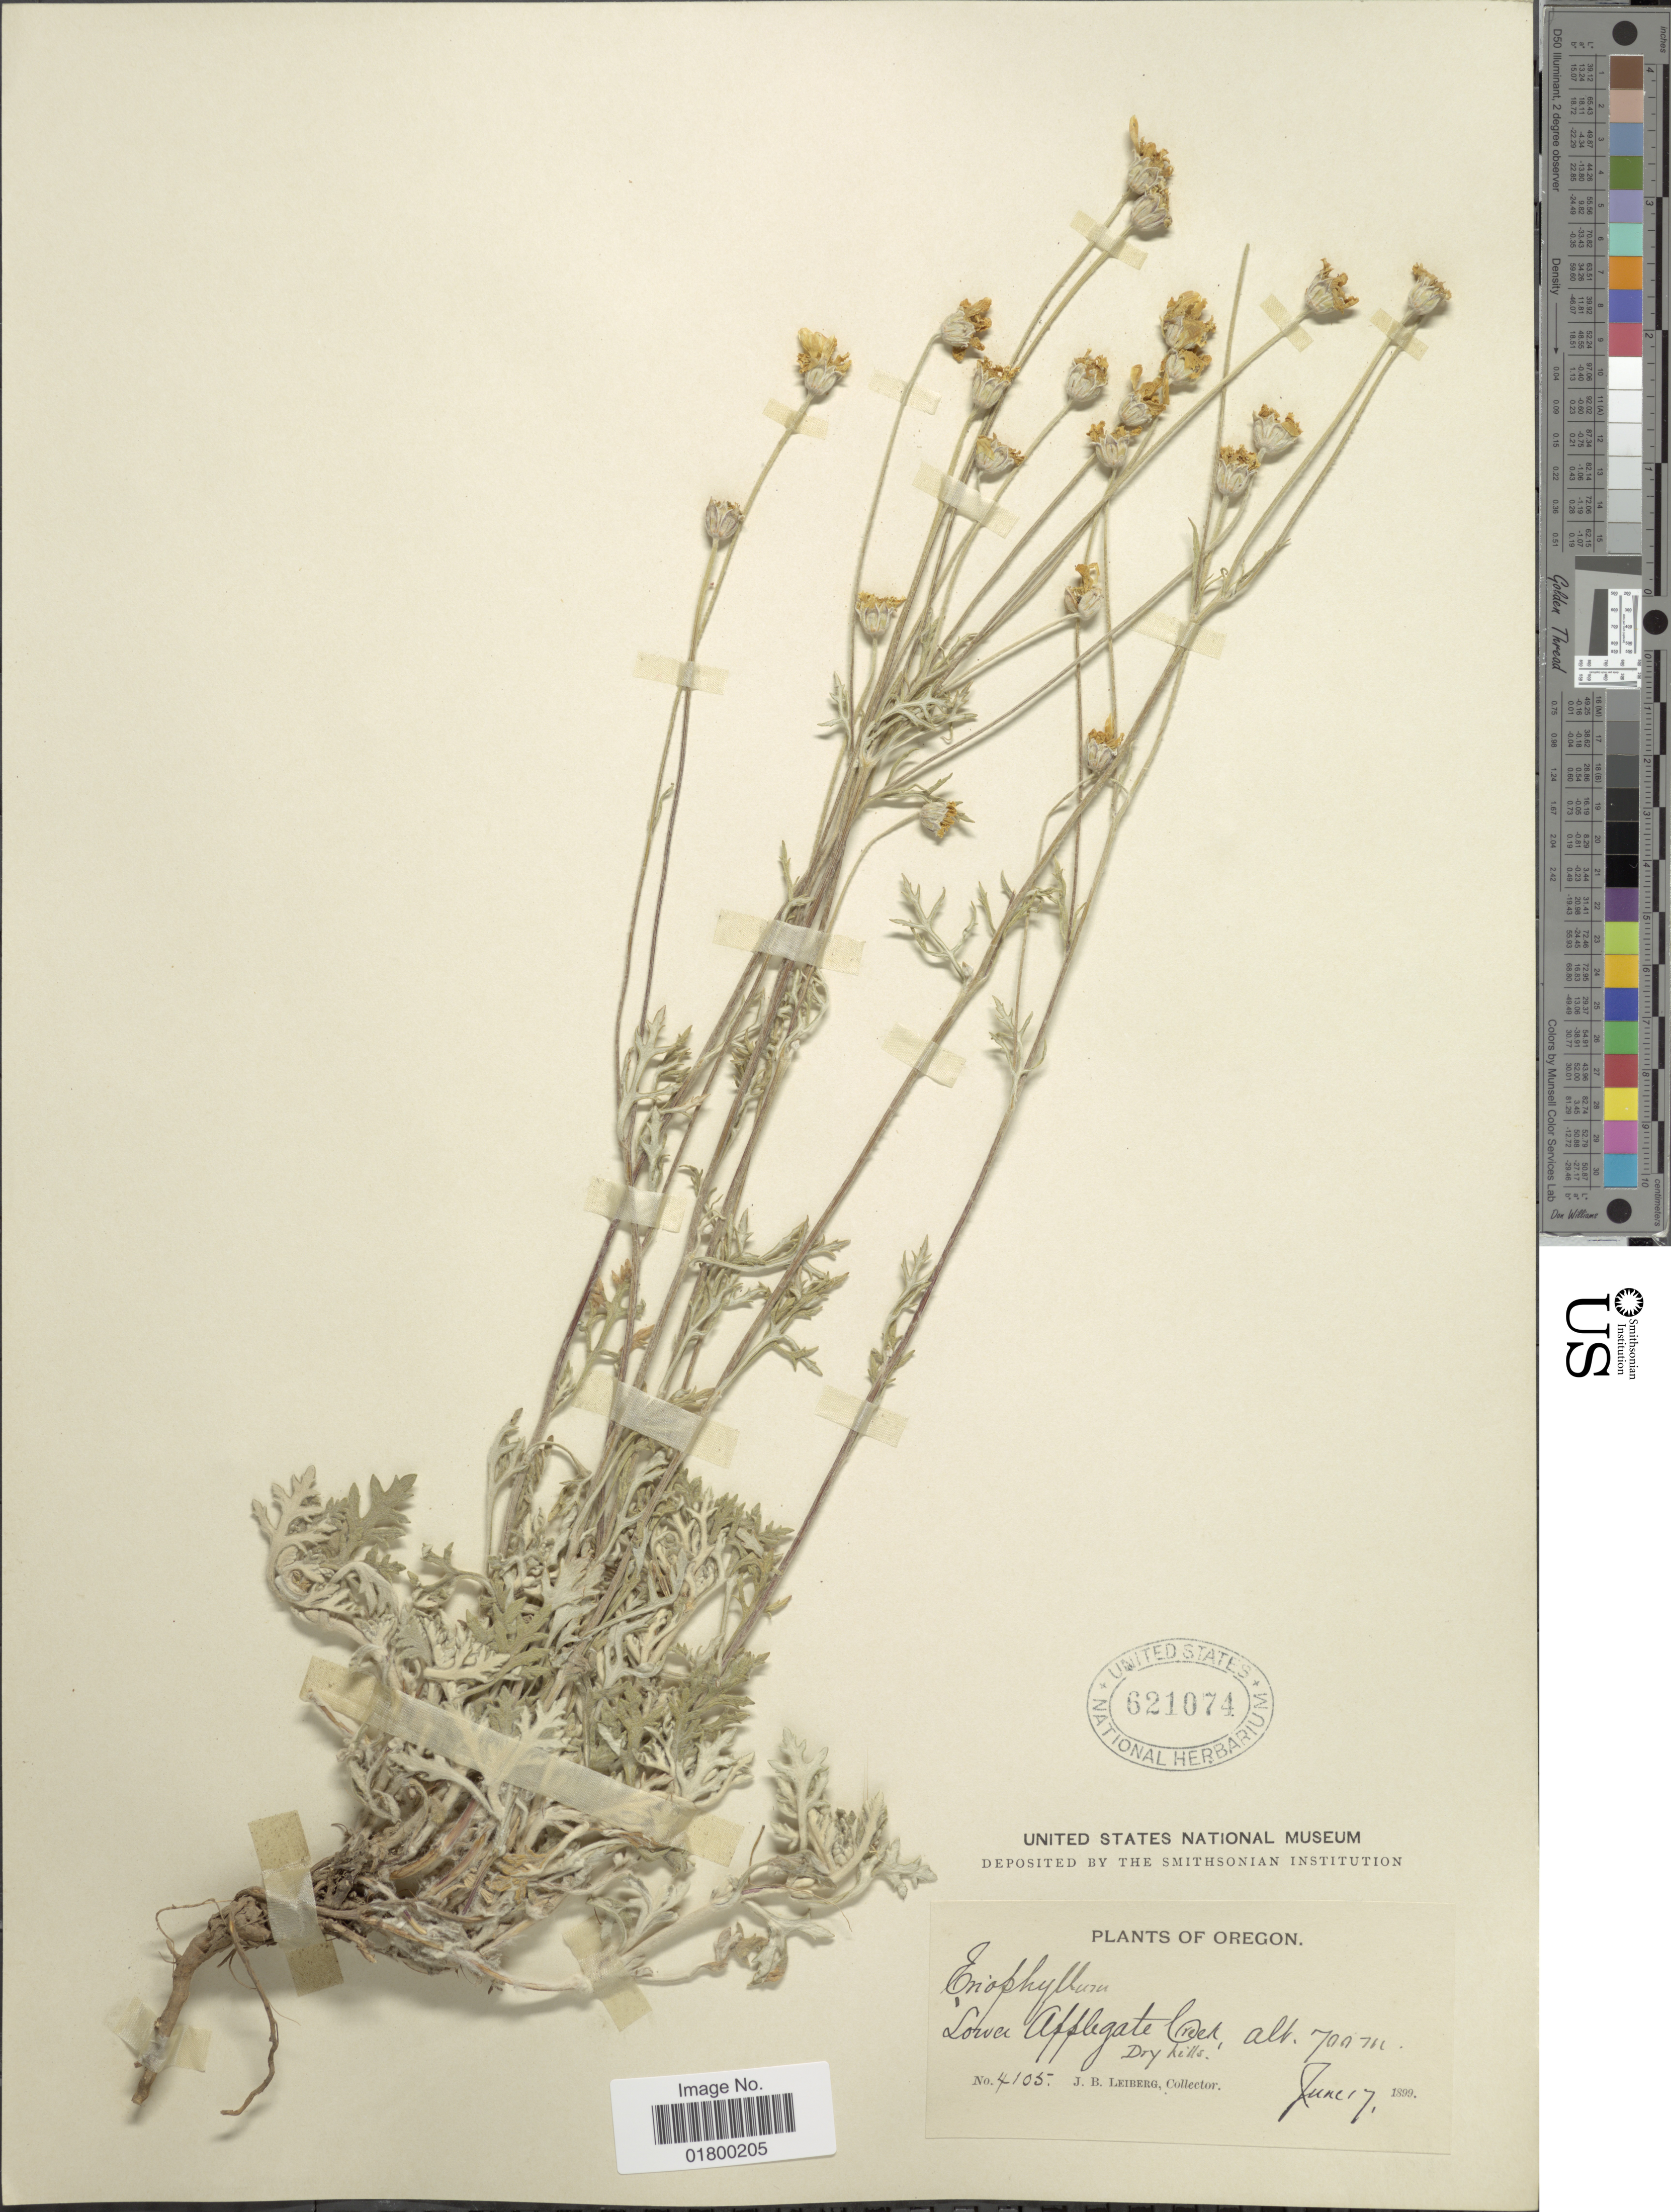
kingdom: Plantae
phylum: Tracheophyta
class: Magnoliopsida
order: Asterales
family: Asteraceae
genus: Eriophyllum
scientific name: Eriophyllum lanatum var. achillioides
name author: (DC.) Jeps.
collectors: J. B. Leiberg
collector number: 4105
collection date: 1899-06-17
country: United States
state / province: Oregon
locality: Lower Applegate Creek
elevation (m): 700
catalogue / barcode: US 621074